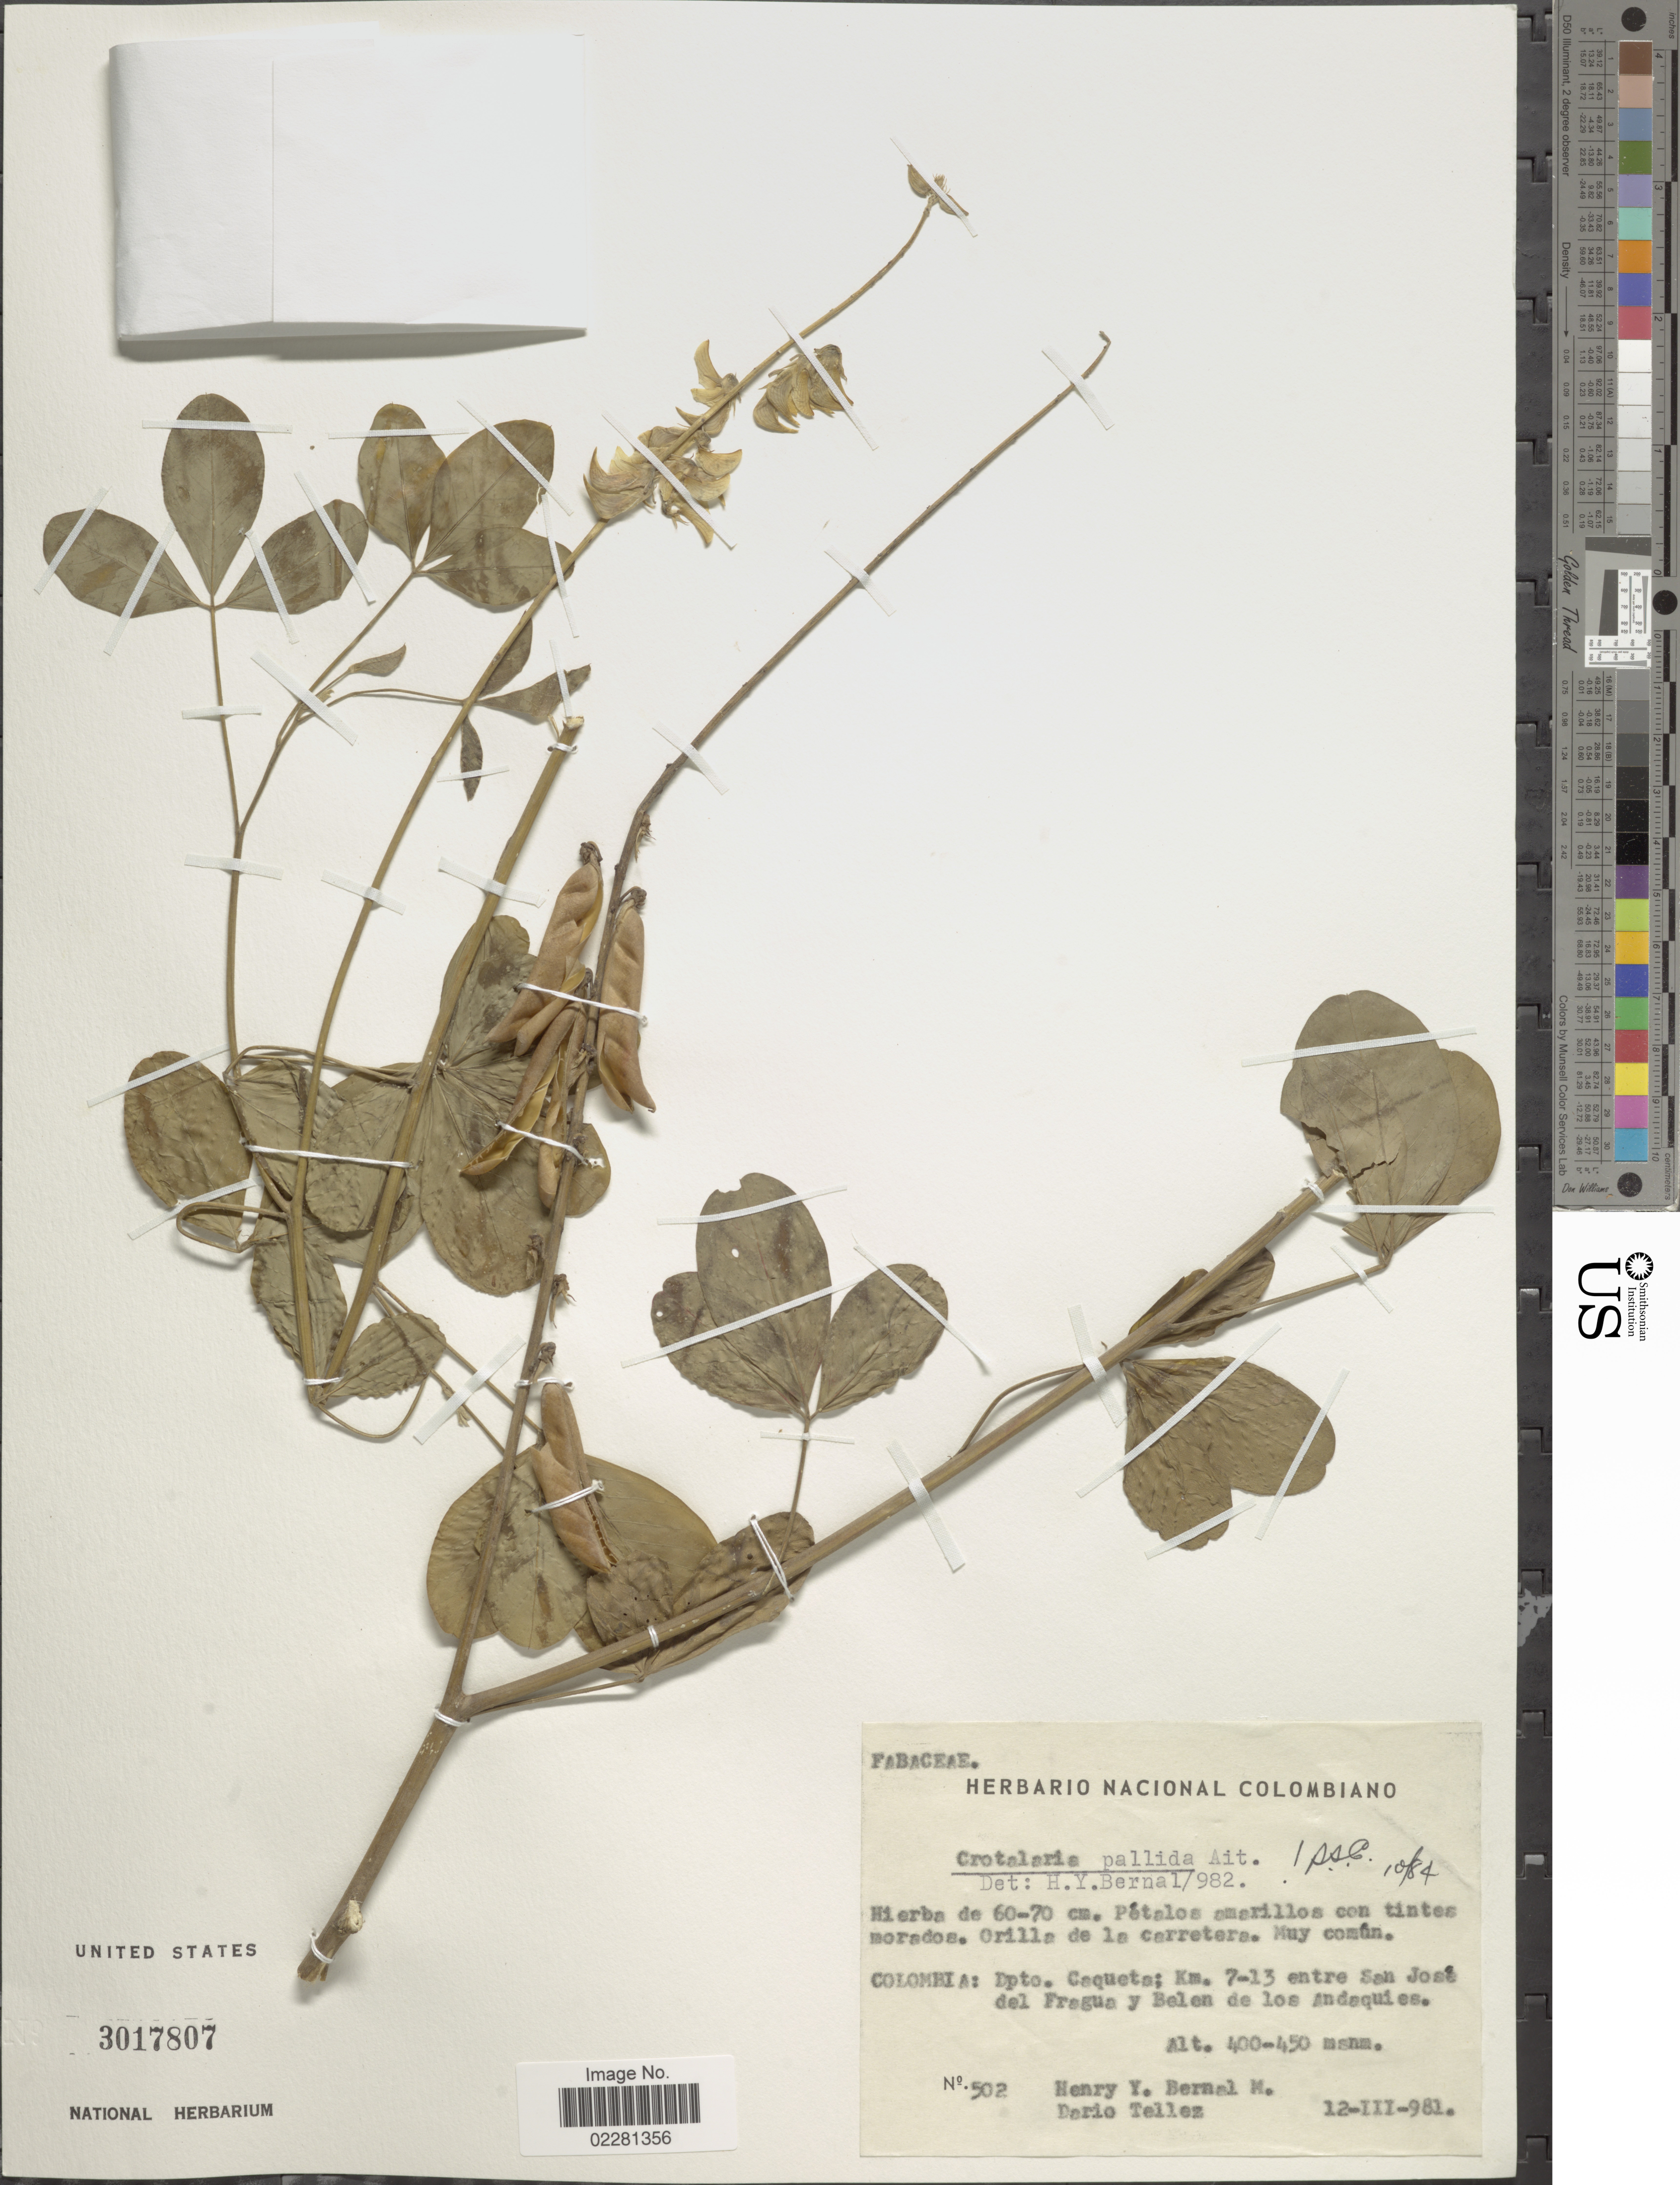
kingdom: Plantae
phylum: Tracheophyta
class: Magnoliopsida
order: Fabales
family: Fabaceae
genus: Crotalaria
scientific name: Crotalaria pallida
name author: Aiton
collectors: H. Y. Bernal & D. Tellez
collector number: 502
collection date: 1981-03-12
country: Colombia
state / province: Caquetá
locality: Km 7-13 entre San Jose del Fragua y Belen de los Andaquies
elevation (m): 400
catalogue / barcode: US 3017807